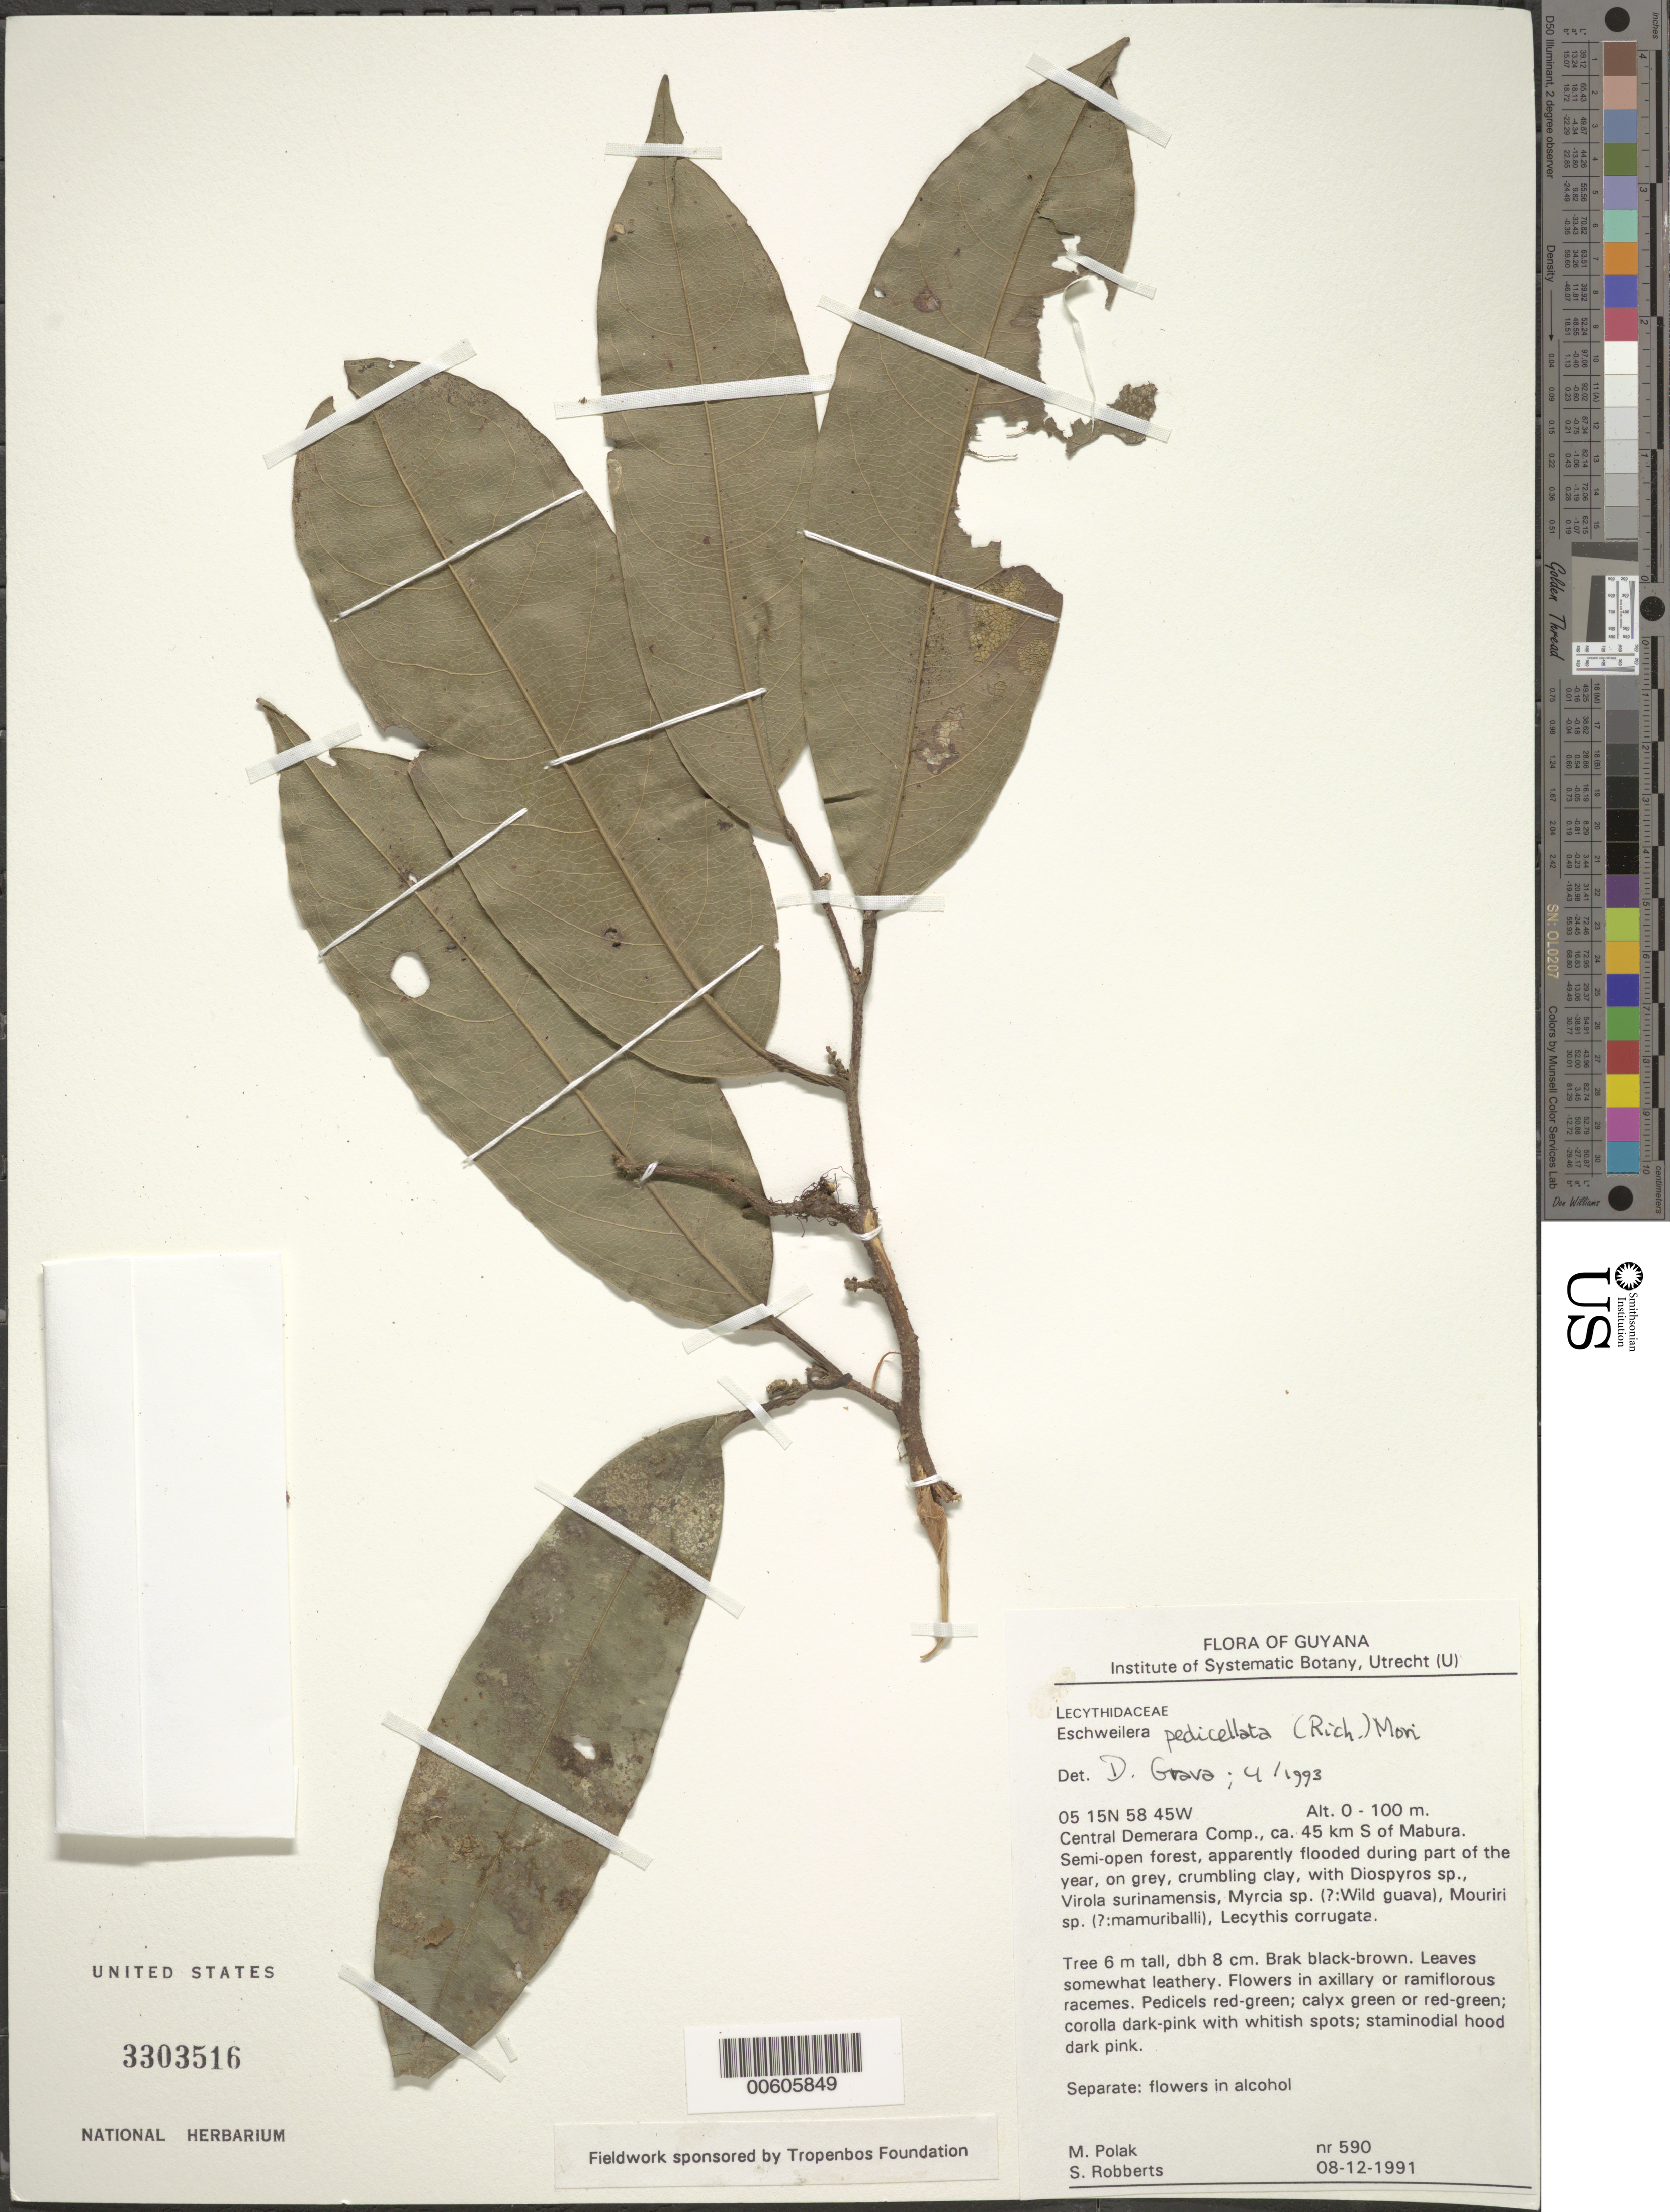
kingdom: Plantae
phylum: Tracheophyta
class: Magnoliopsida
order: Ericales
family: Lecythidaceae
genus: Eschweilera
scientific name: Eschweilera pedicellata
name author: (Rich.) S.A. Mori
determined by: Grava, D.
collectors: M. Polak & S. Robberts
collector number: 590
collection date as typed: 8-Dec-91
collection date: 1991-12-08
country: Guyana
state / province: U. Demerara-Berbice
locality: Mabura, ca 45 km S of; Central Demerara Comp.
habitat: Semi-open forest, apparently flooded during part of the year, on grey crumbling clay, w. Diospyros sp., Virola surinamensis..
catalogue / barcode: US 3303516